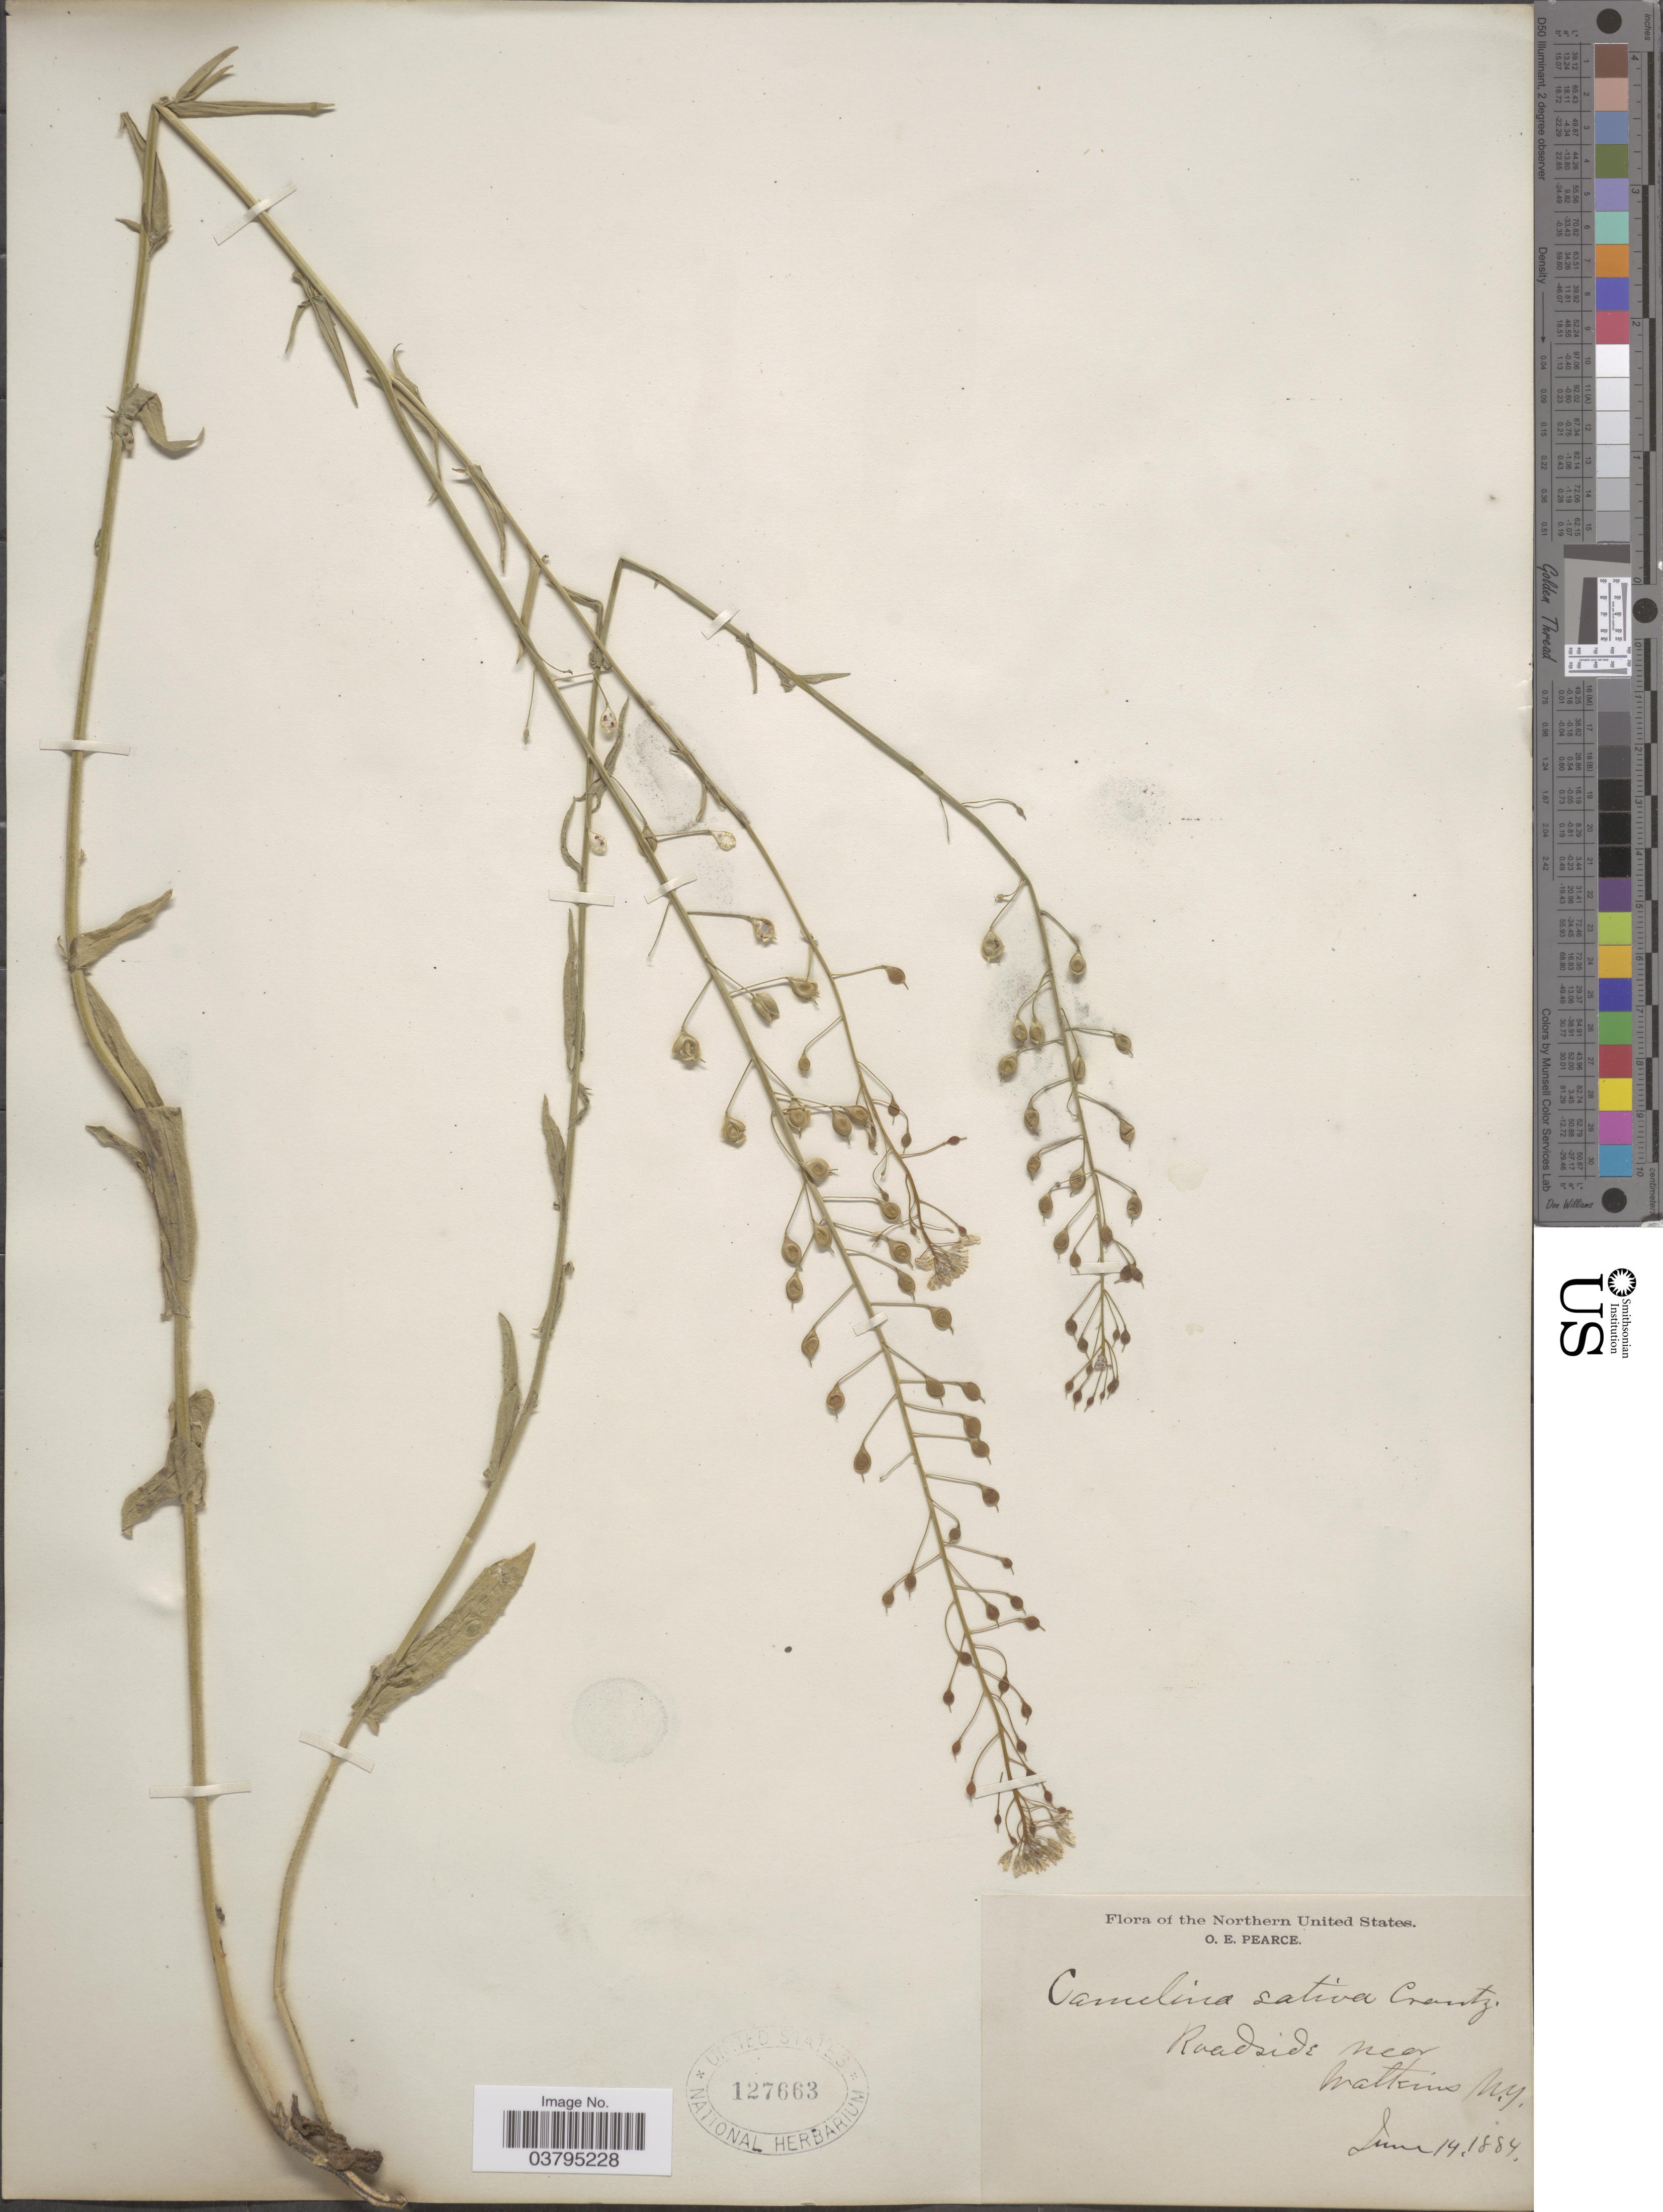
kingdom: Plantae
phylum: Tracheophyta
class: Magnoliopsida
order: Brassicales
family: Brassicaceae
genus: Camelina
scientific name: Camelina microcarpa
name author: DC.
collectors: O. E. Pearce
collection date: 1884-06-14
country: United States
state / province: New York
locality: The Northern United States. Roadside near Watkins.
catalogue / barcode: US 127663